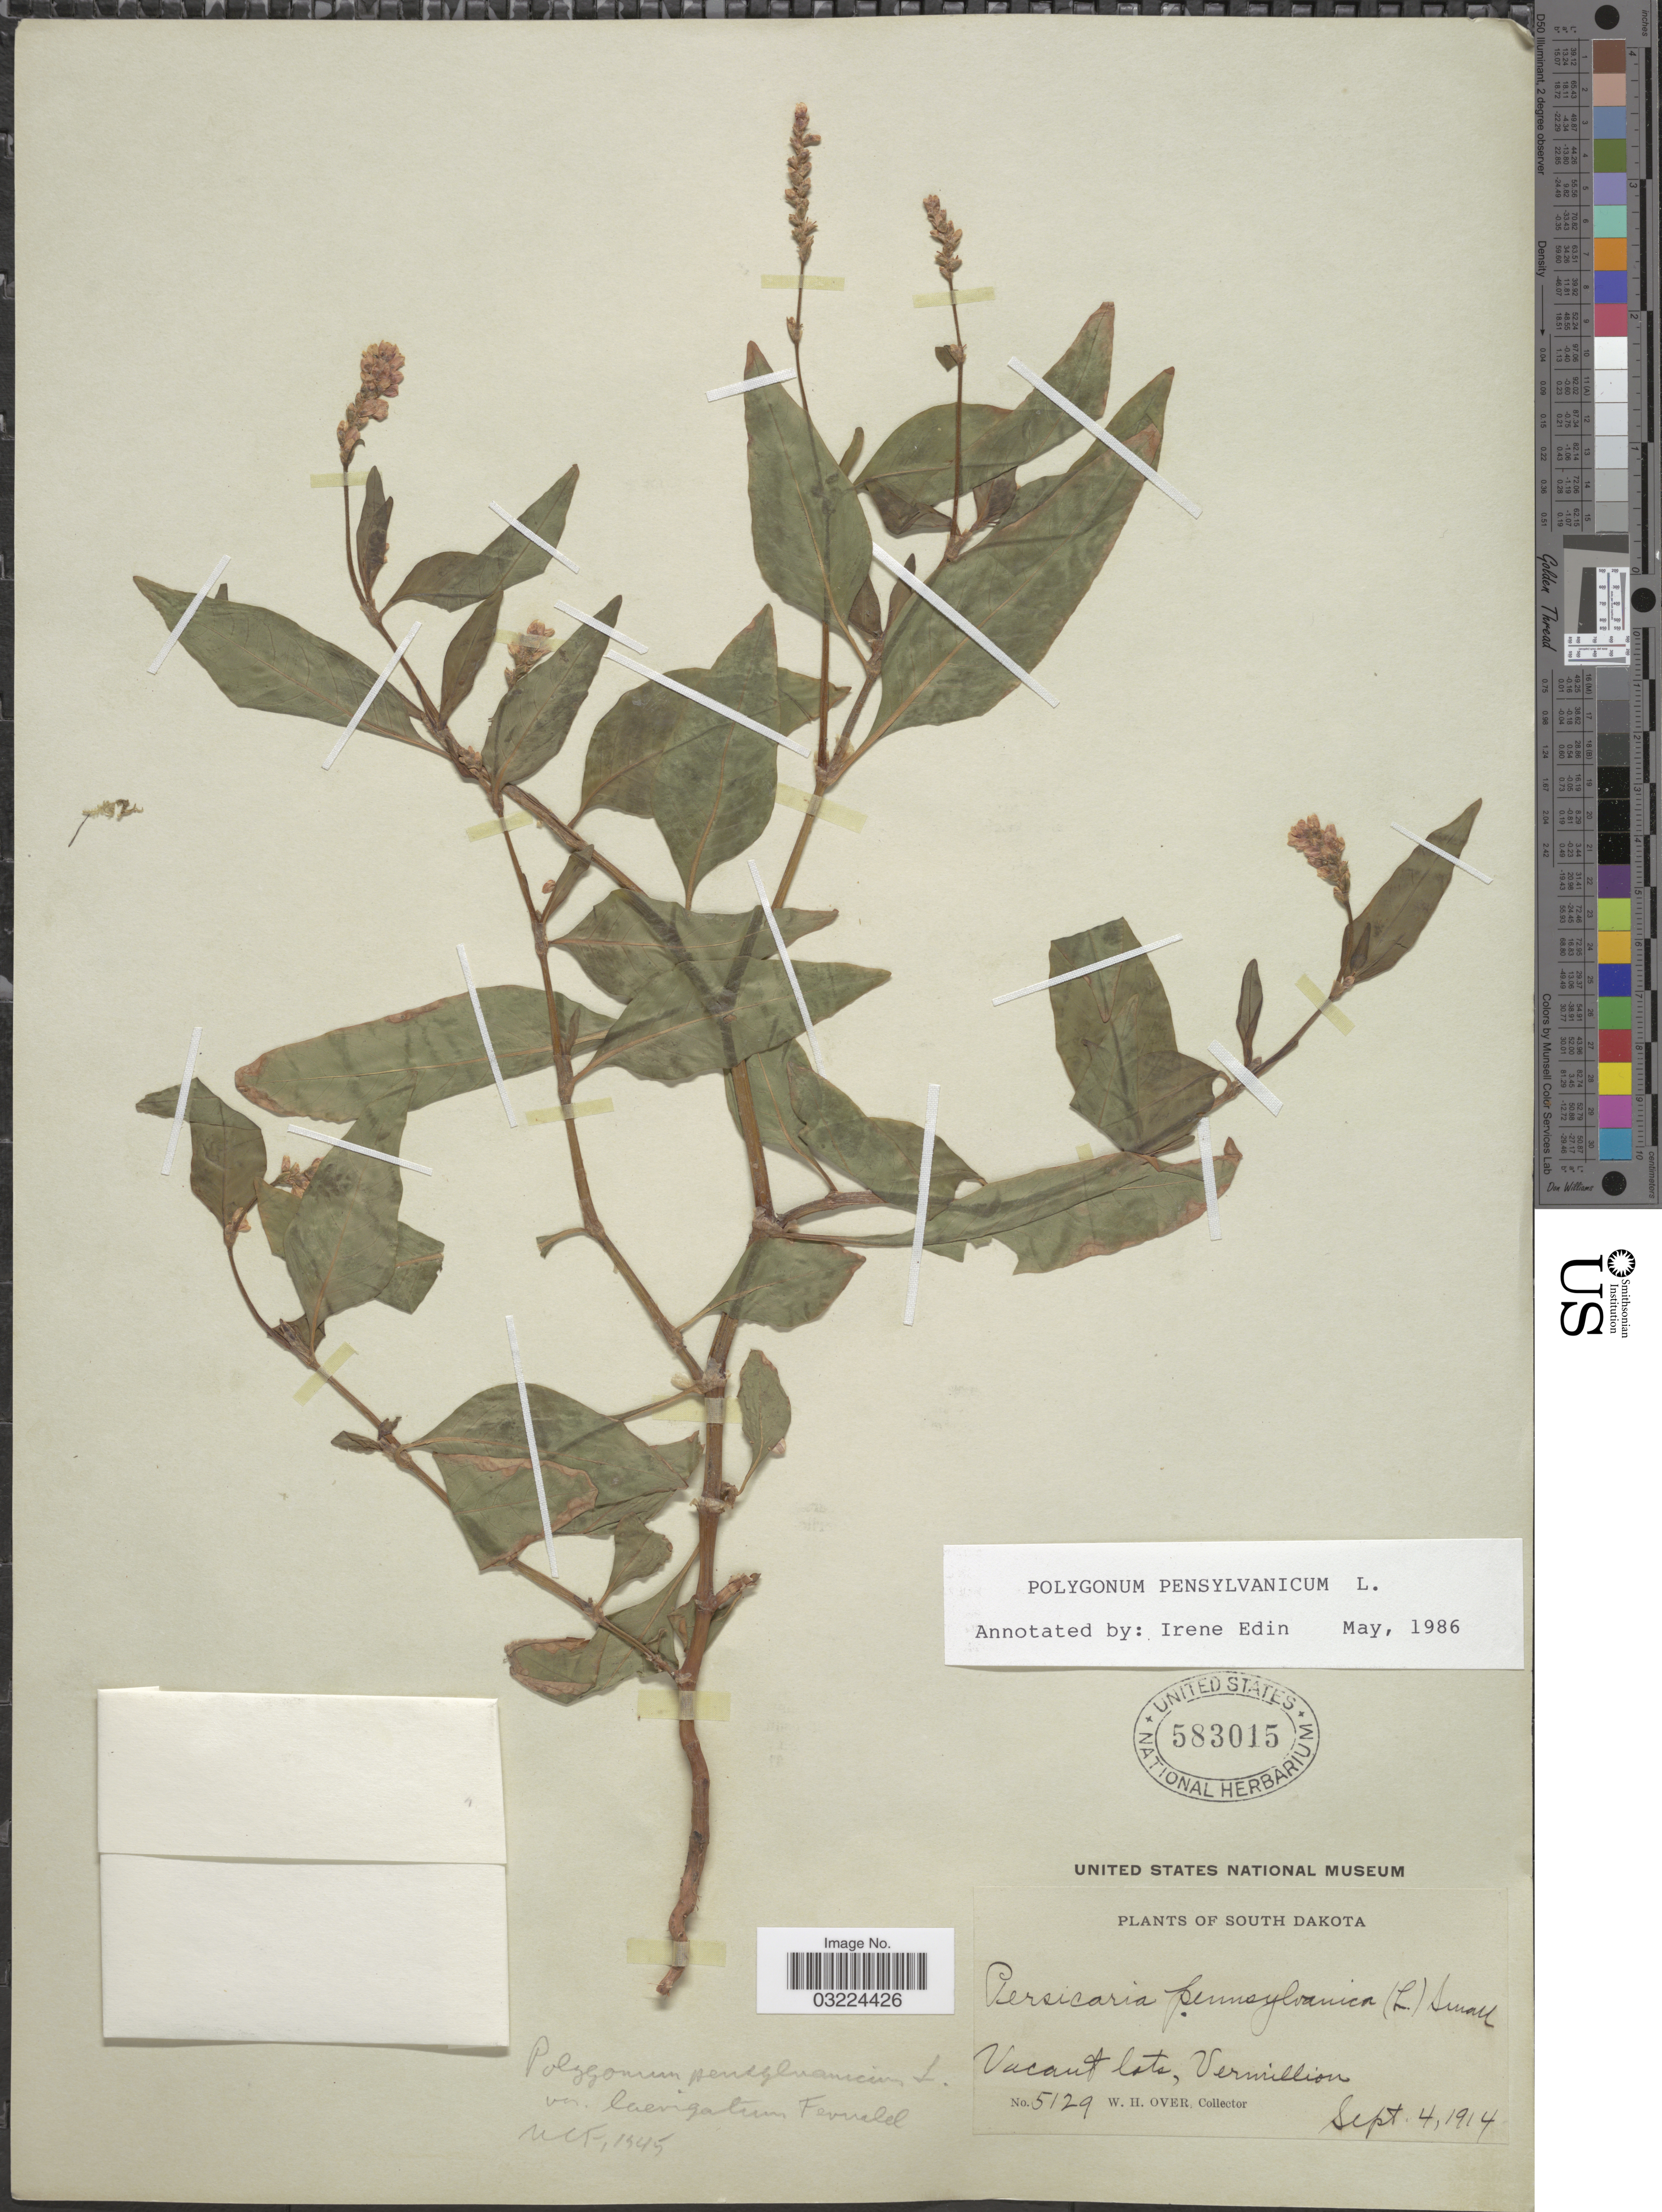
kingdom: Plantae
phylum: Tracheophyta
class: Magnoliopsida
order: Caryophyllales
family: Polygonaceae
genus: Persicaria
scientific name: Persicaria pensylvanica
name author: (L.) M. Gómez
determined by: Atha, D. E.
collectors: W. Over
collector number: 5129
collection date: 1914-09-04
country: United States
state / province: South Dakota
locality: Vacant lots, Vermillion.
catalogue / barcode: US 583015